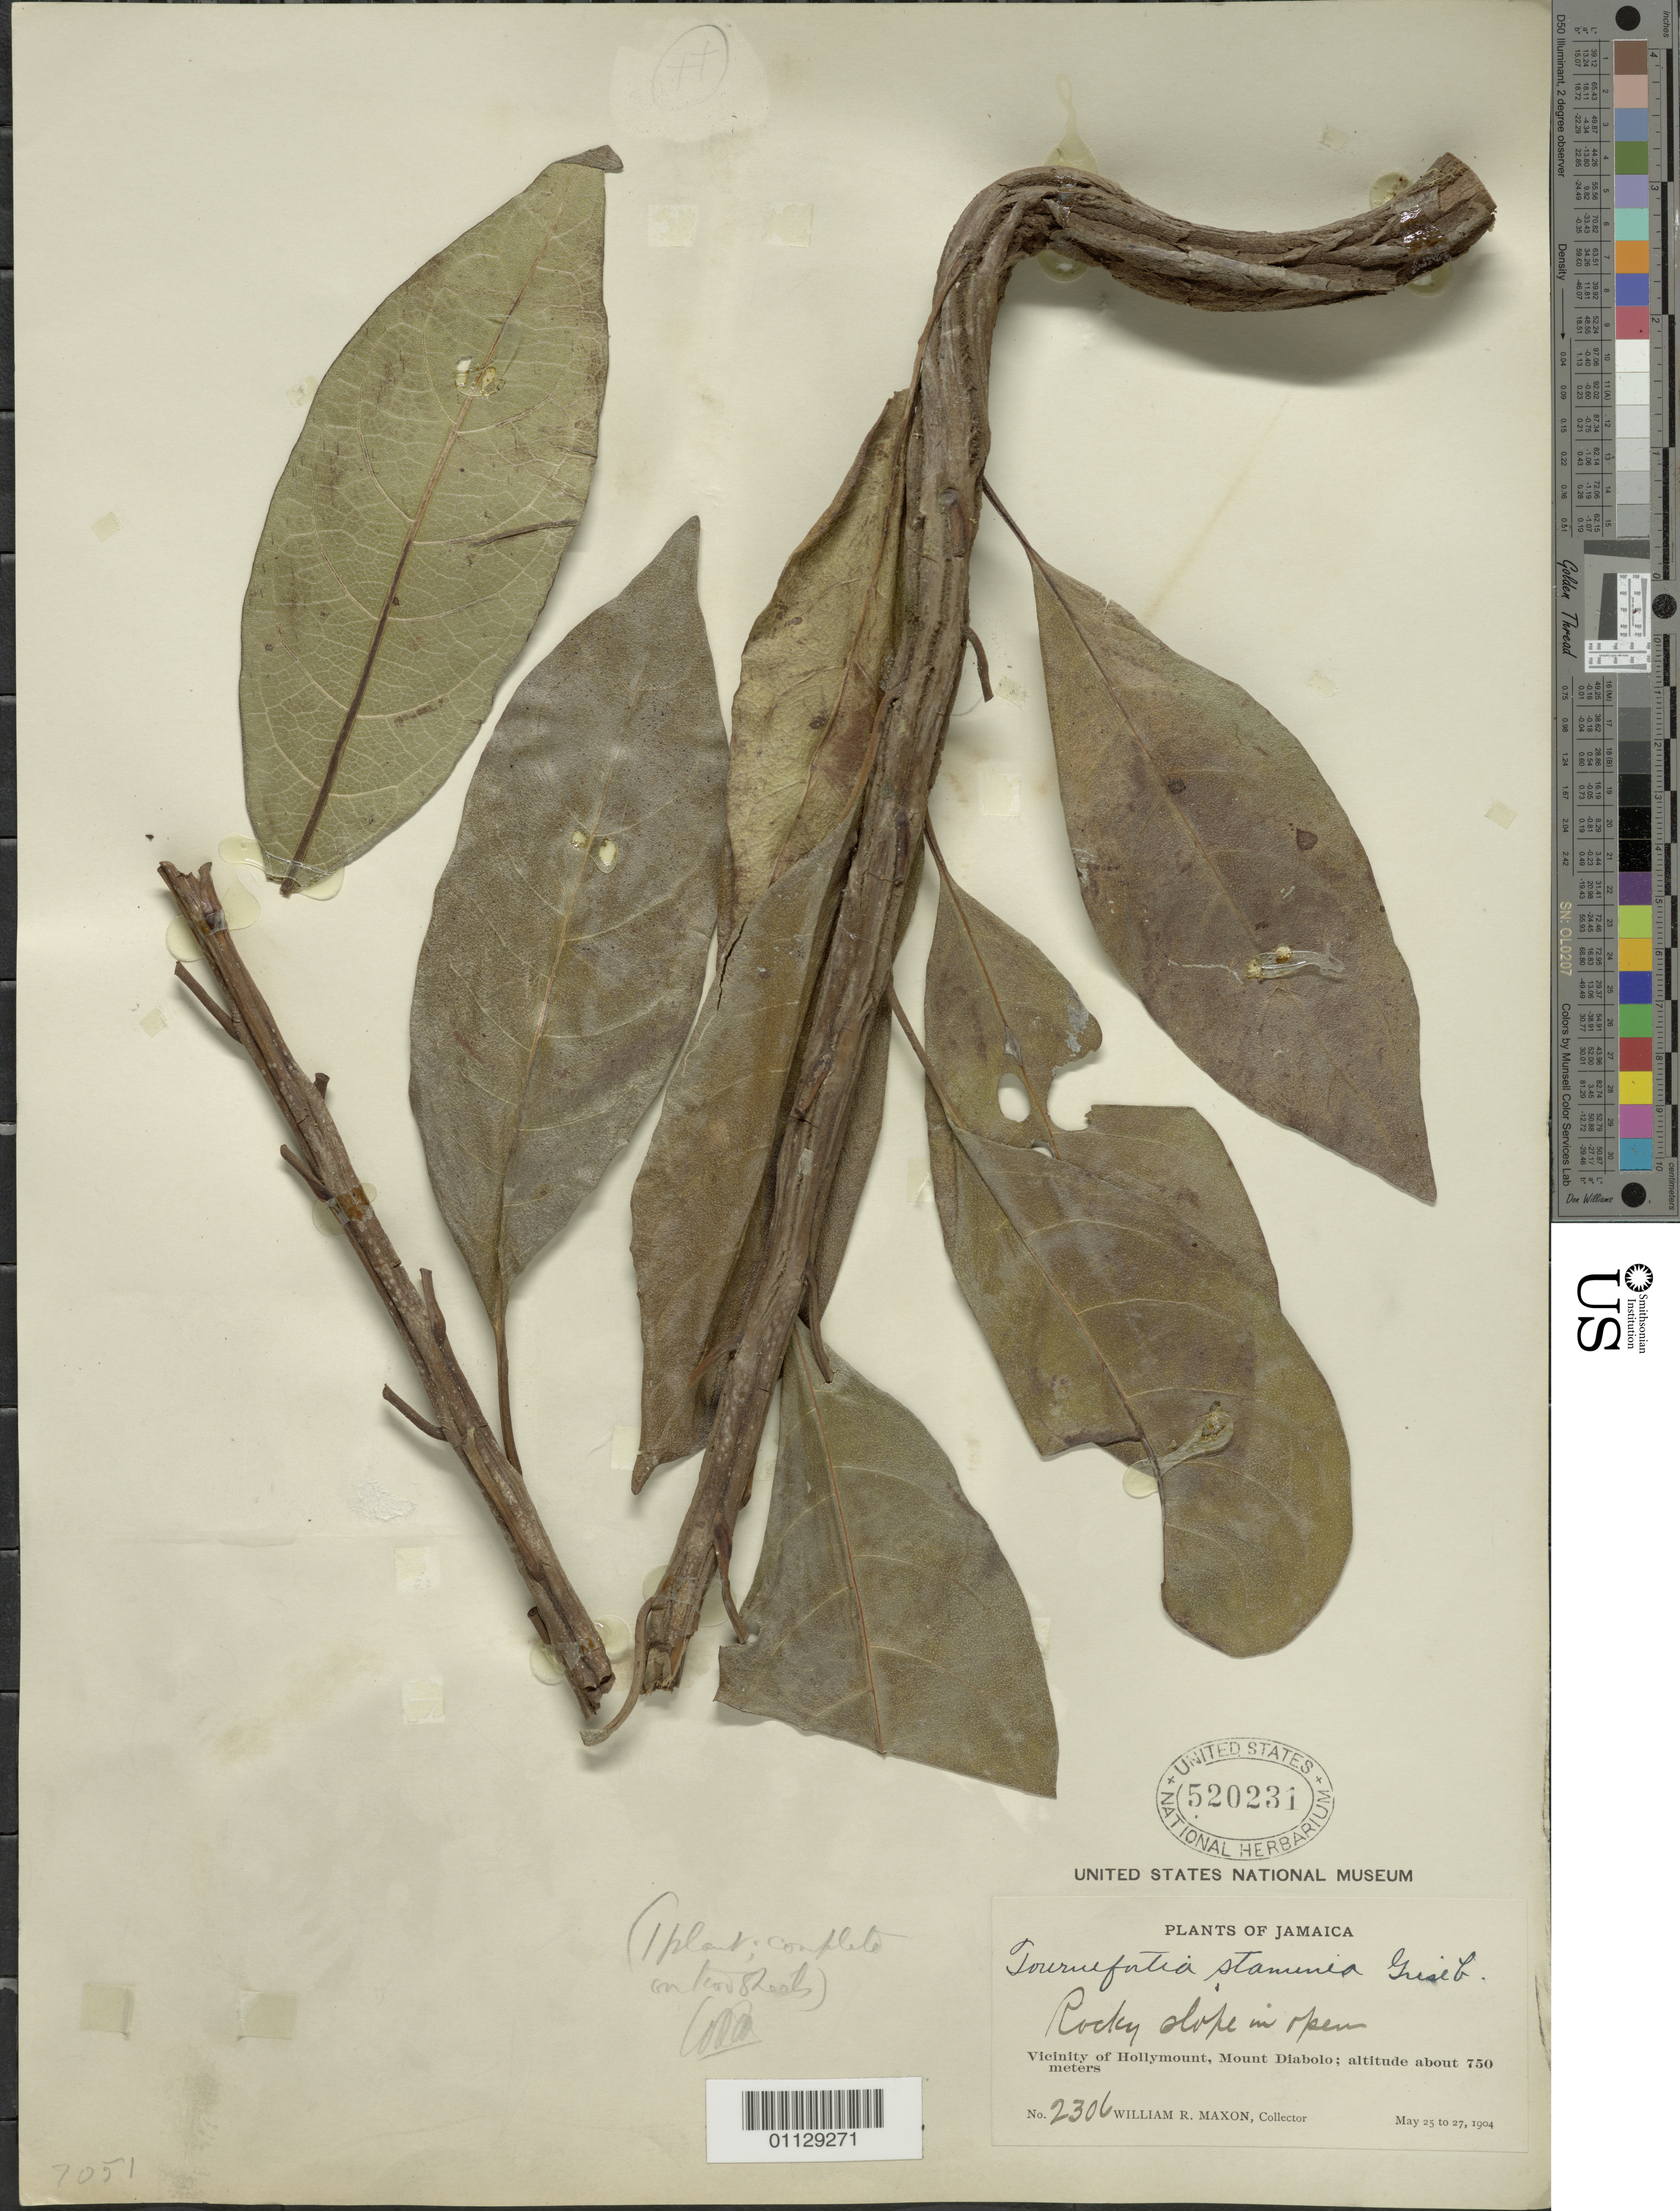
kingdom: Plantae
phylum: Tracheophyta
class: Magnoliopsida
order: Boraginales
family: Heliotropiaceae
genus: Tournefortia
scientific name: Tournefortia staminea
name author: Griseb.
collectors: W. R. Maxon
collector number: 2306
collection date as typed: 25 May 1904 to 27 May 1904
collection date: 1904-05-25/1904-05-27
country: Jamaica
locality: Hollymount, Mount Diablo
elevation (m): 750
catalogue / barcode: US 520231